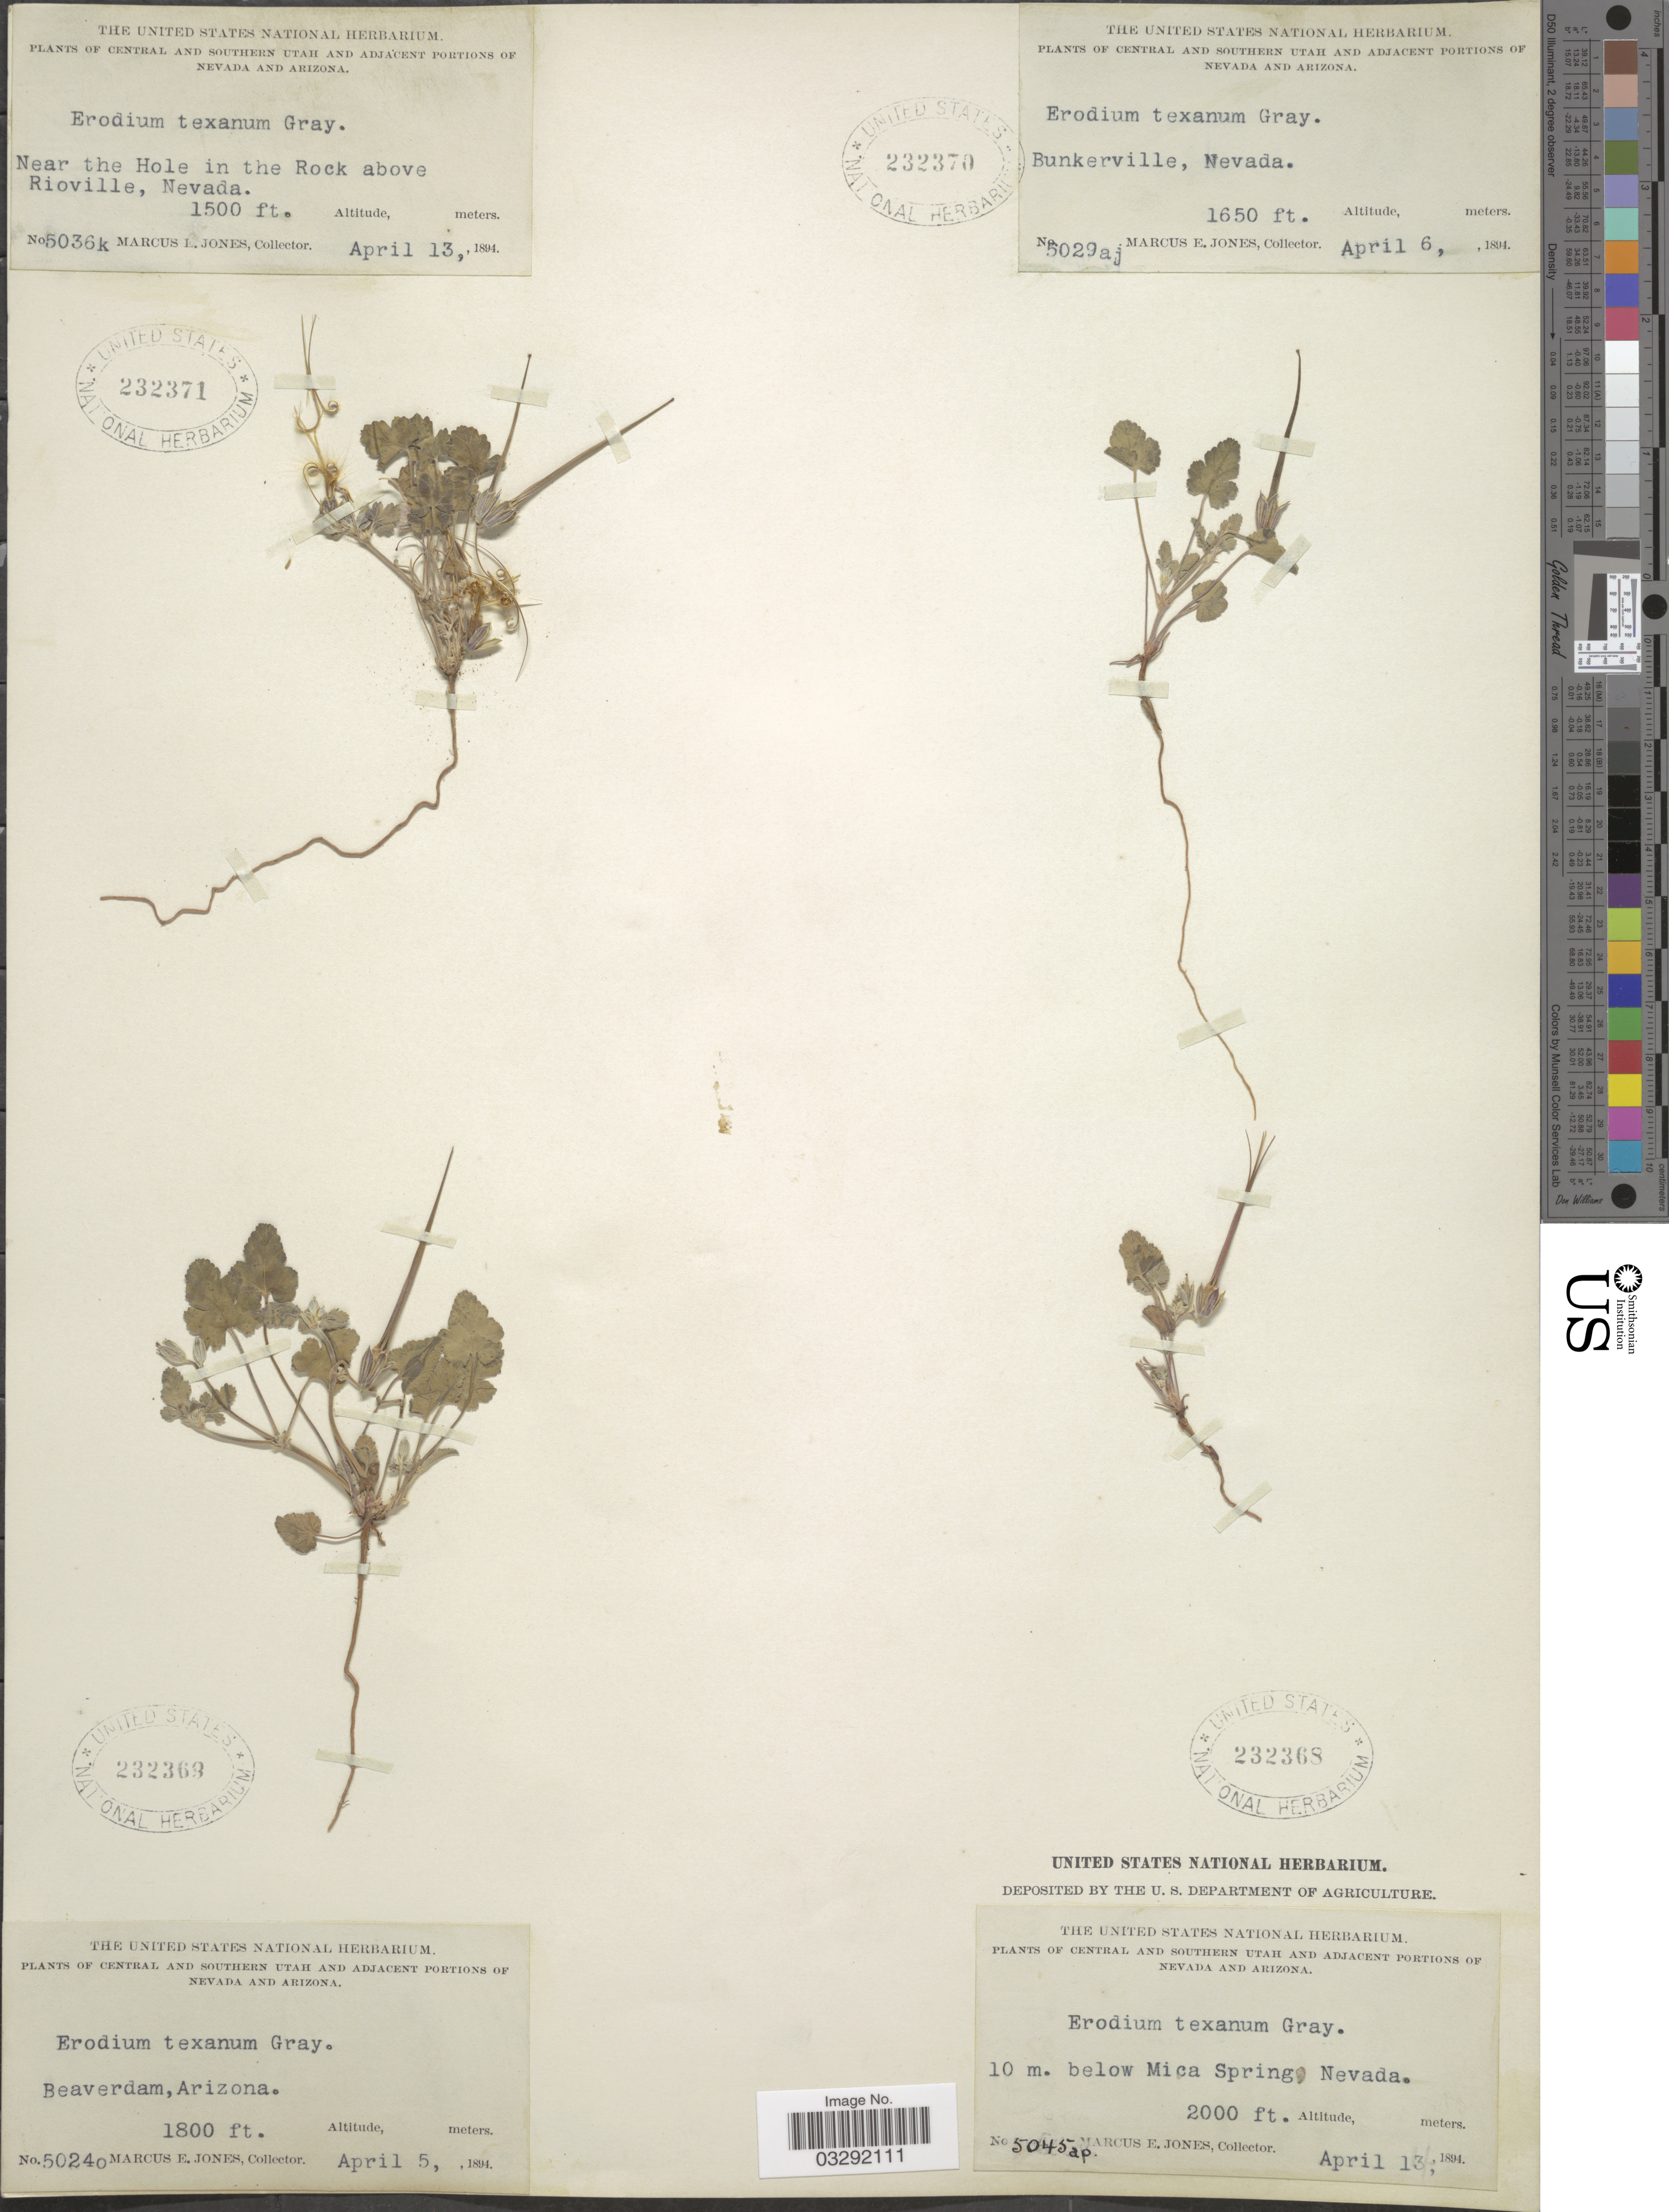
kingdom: Plantae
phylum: Tracheophyta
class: Magnoliopsida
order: Geraniales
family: Geraniaceae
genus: Erodium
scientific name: Erodium texanum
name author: A. Gray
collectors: M. E. Jones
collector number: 5036k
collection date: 1894-04-13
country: United States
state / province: Nevada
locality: Adjacent portions of Nevada. Near the Hole in the Rock above Rioville.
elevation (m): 457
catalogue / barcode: US 232371